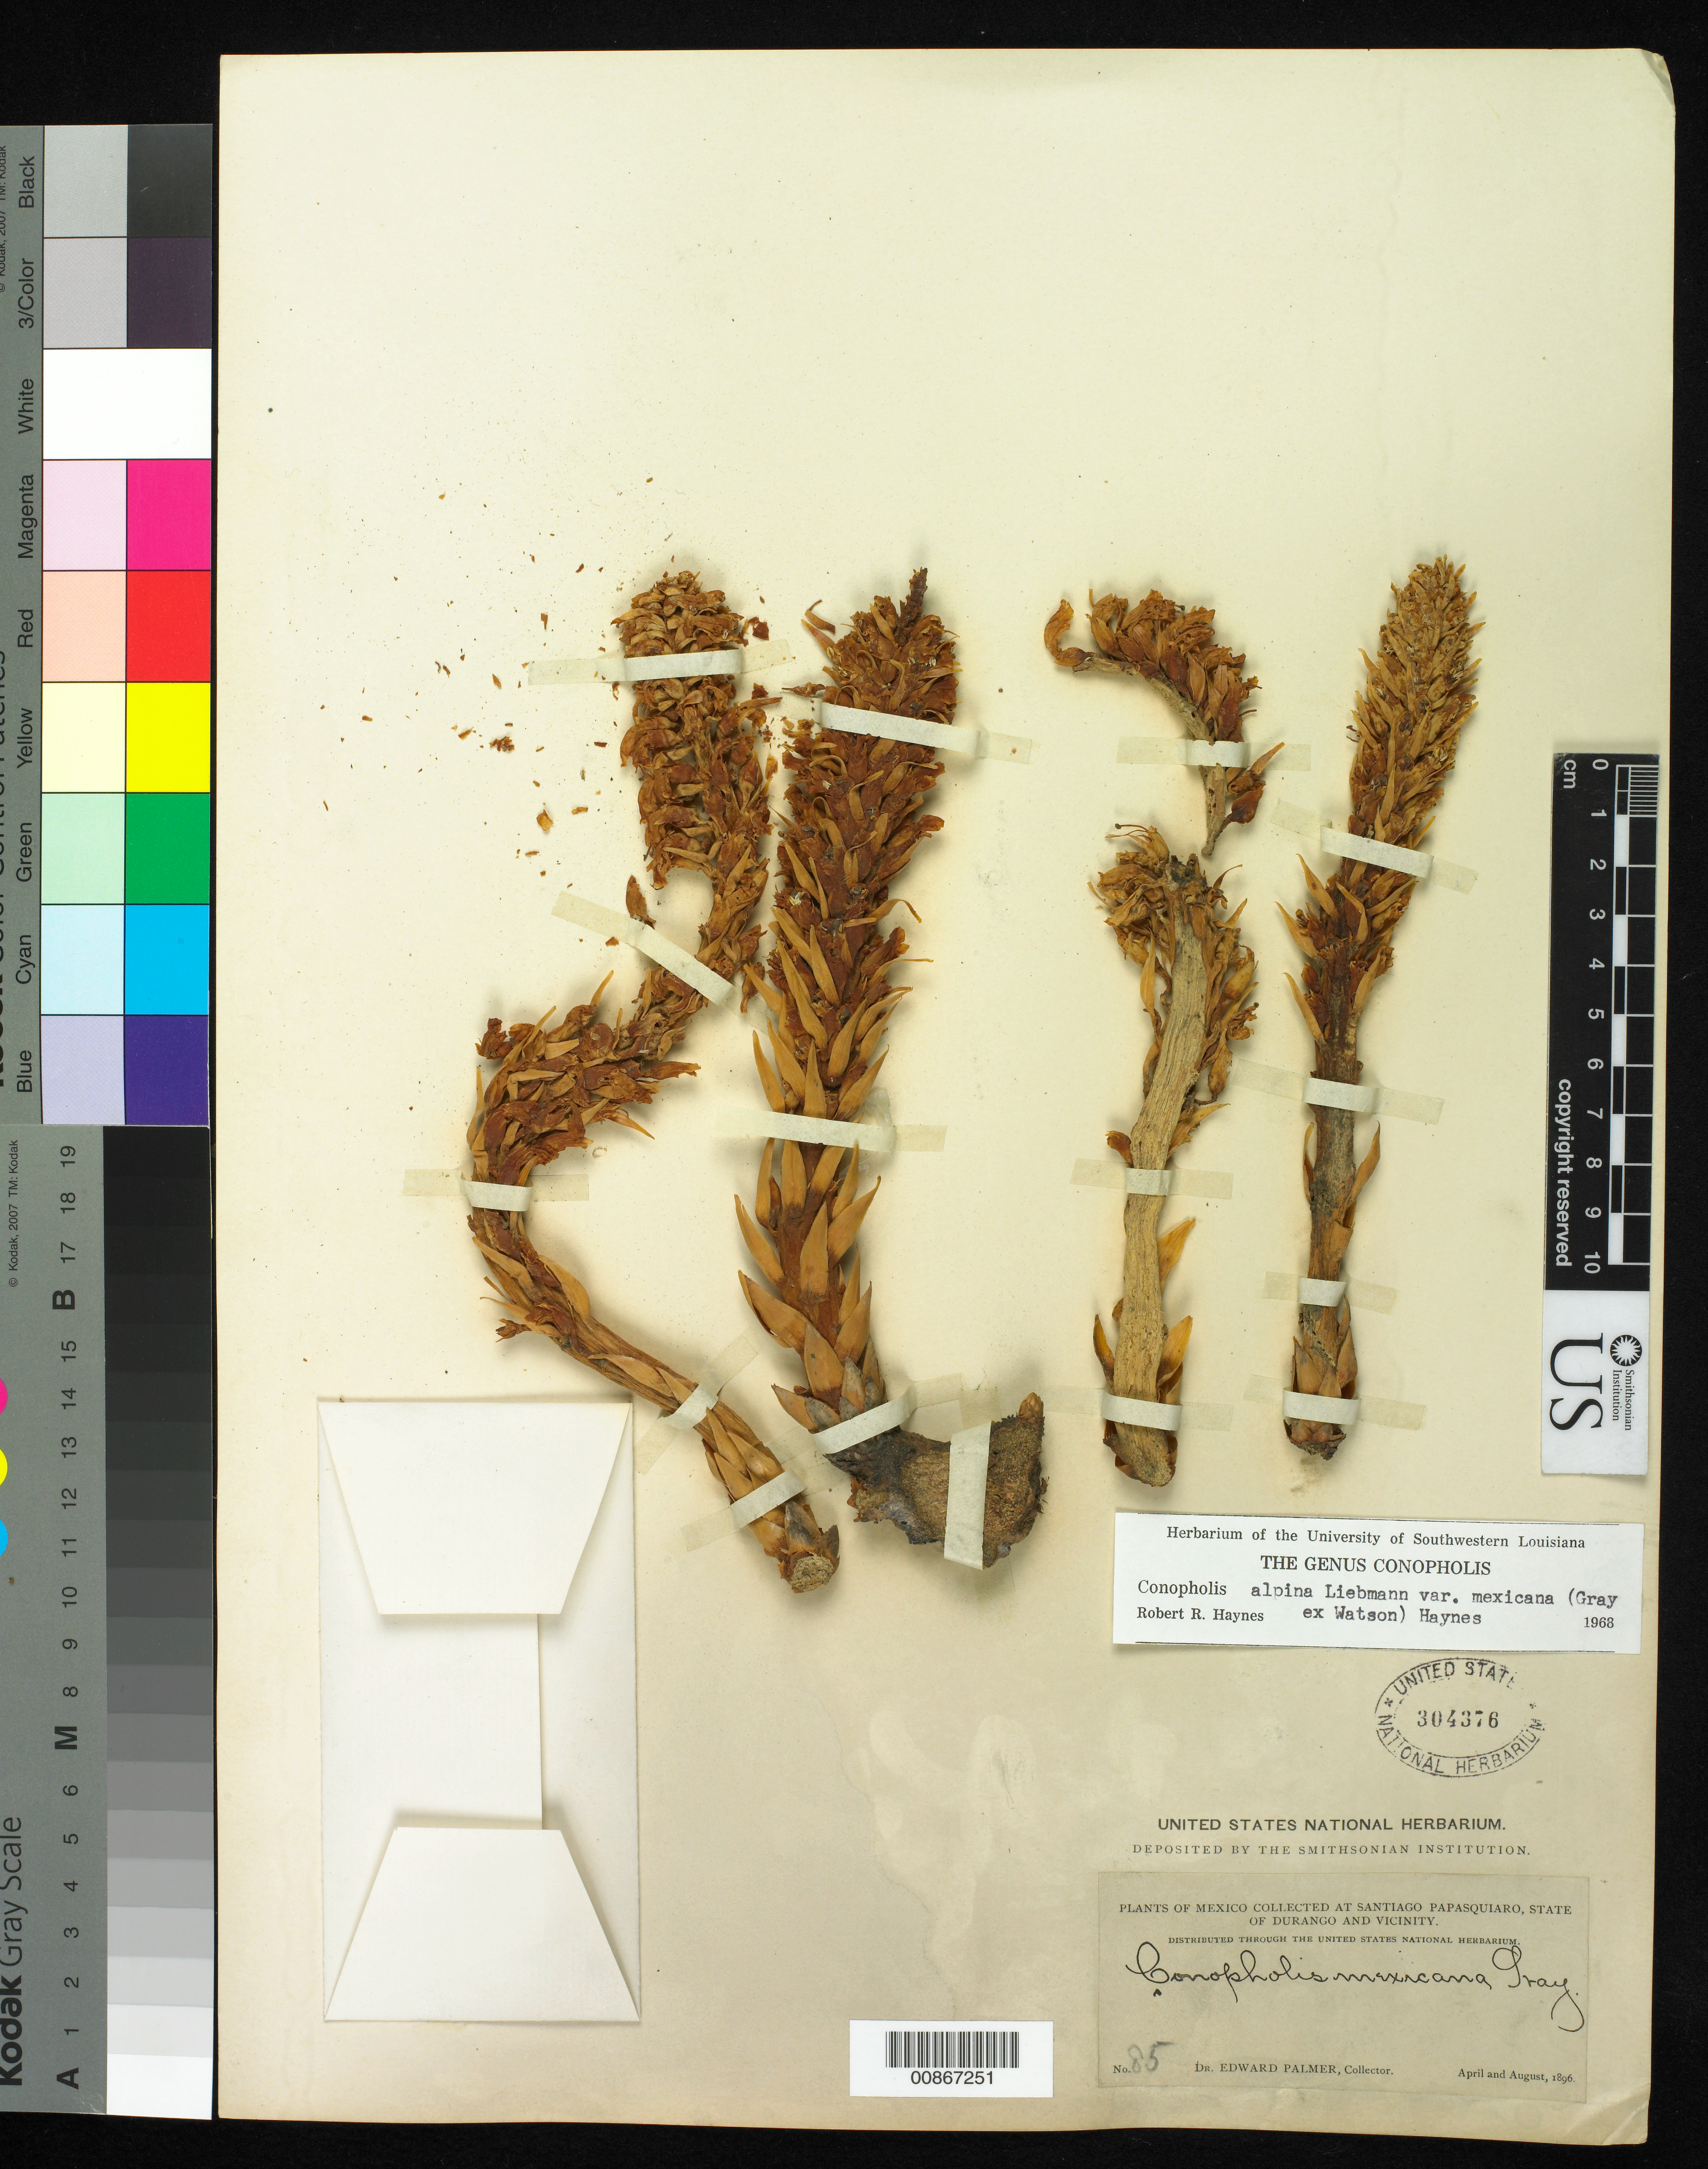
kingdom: Plantae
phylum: Tracheophyta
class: Magnoliopsida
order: Lamiales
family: Orobanchaceae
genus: Conopholis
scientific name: Conopholis alpina var. mexicana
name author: (A. Gray ex S. Watson) R.R. Haynes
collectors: E. Palmer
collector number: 85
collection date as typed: Apr 1896 to -- Aug 1896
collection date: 1896-04/1896-08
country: Mexico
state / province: Durango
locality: Santiago Papasquiaro, Durango and vicinity.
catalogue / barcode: US 304376